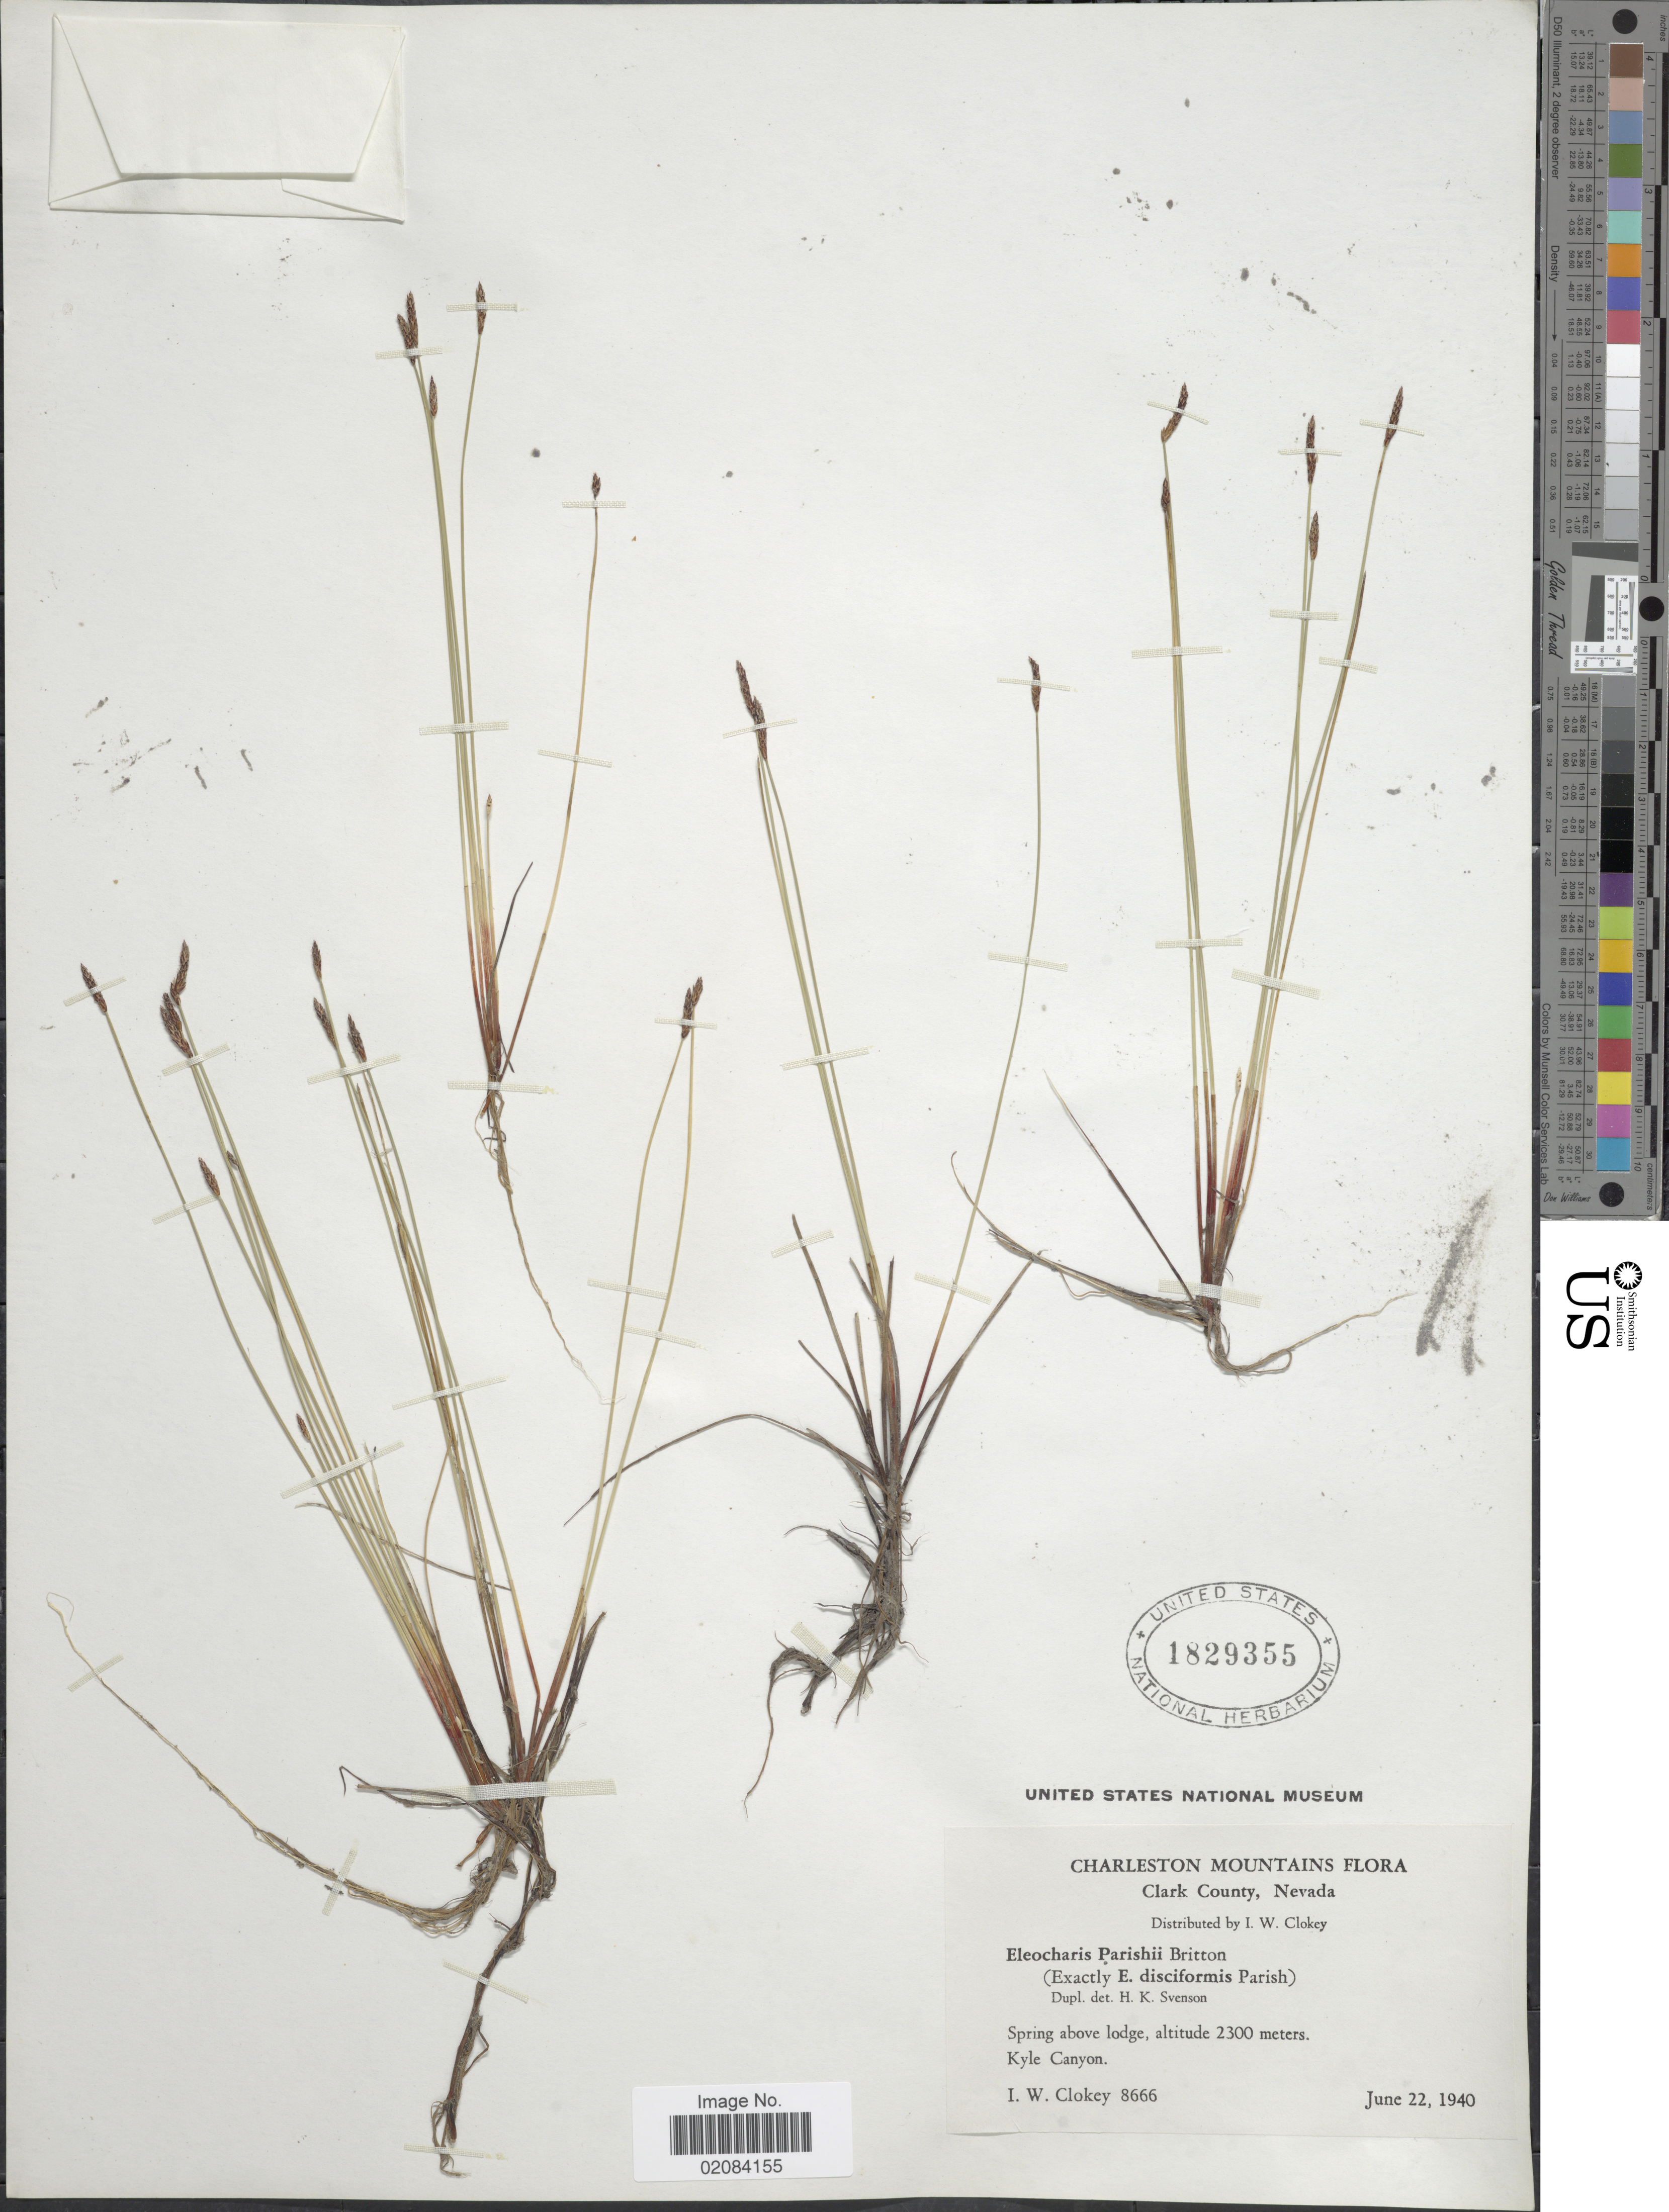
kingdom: Plantae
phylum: Tracheophyta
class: Liliopsida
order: Poales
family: Cyperaceae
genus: Eleocharis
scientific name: Eleocharis parishii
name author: Britton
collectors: I. W. Clokey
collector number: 8666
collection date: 1940-06-22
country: United States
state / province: Nevada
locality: Charleston Mountains, Clark county, Nevada. spring above lodge, Kyle Canyon.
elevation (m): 2300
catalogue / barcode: US 1829355